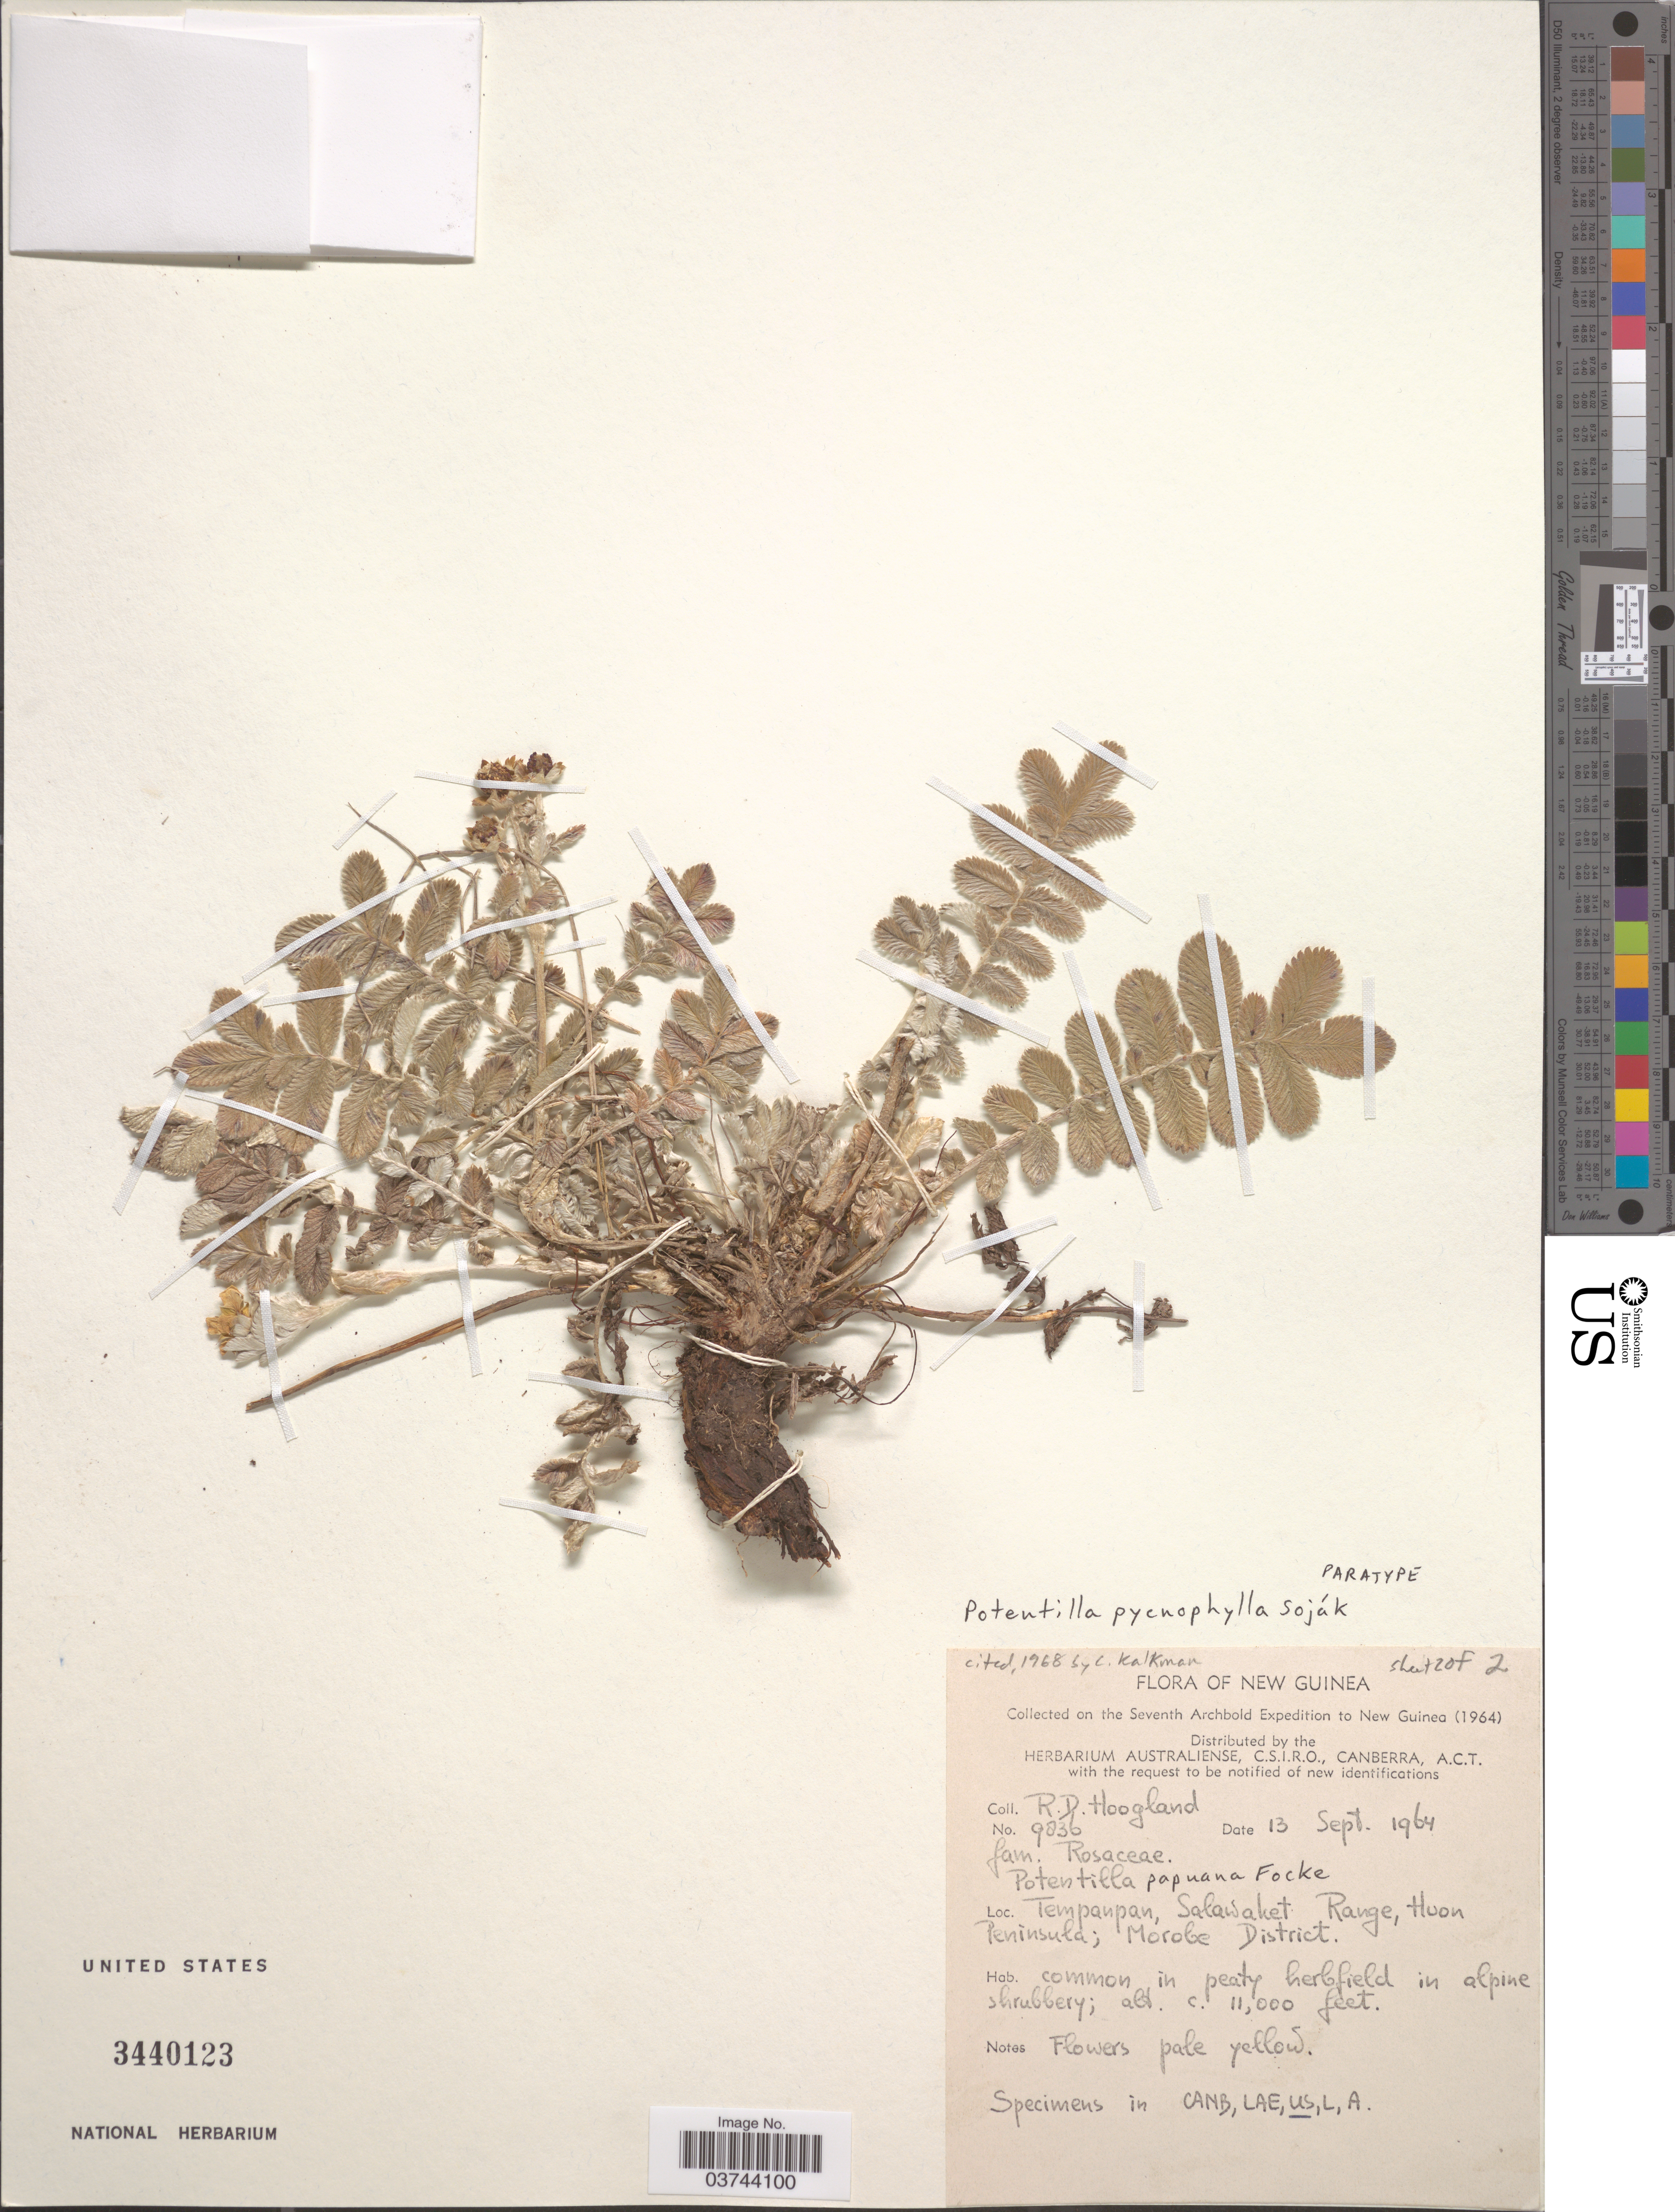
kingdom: Plantae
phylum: Tracheophyta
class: Magnoliopsida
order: Rosales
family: Rosaceae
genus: Potentilla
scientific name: Potentilla pycnophylla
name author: Soják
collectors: R. D. Hoogland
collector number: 9836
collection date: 1964-09-13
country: Papua New Guinea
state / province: Morobe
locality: New Guinea. Tempanpan, Salawaket Range, Huon Peninsula; Morobe District.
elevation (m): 3353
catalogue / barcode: US 3440123